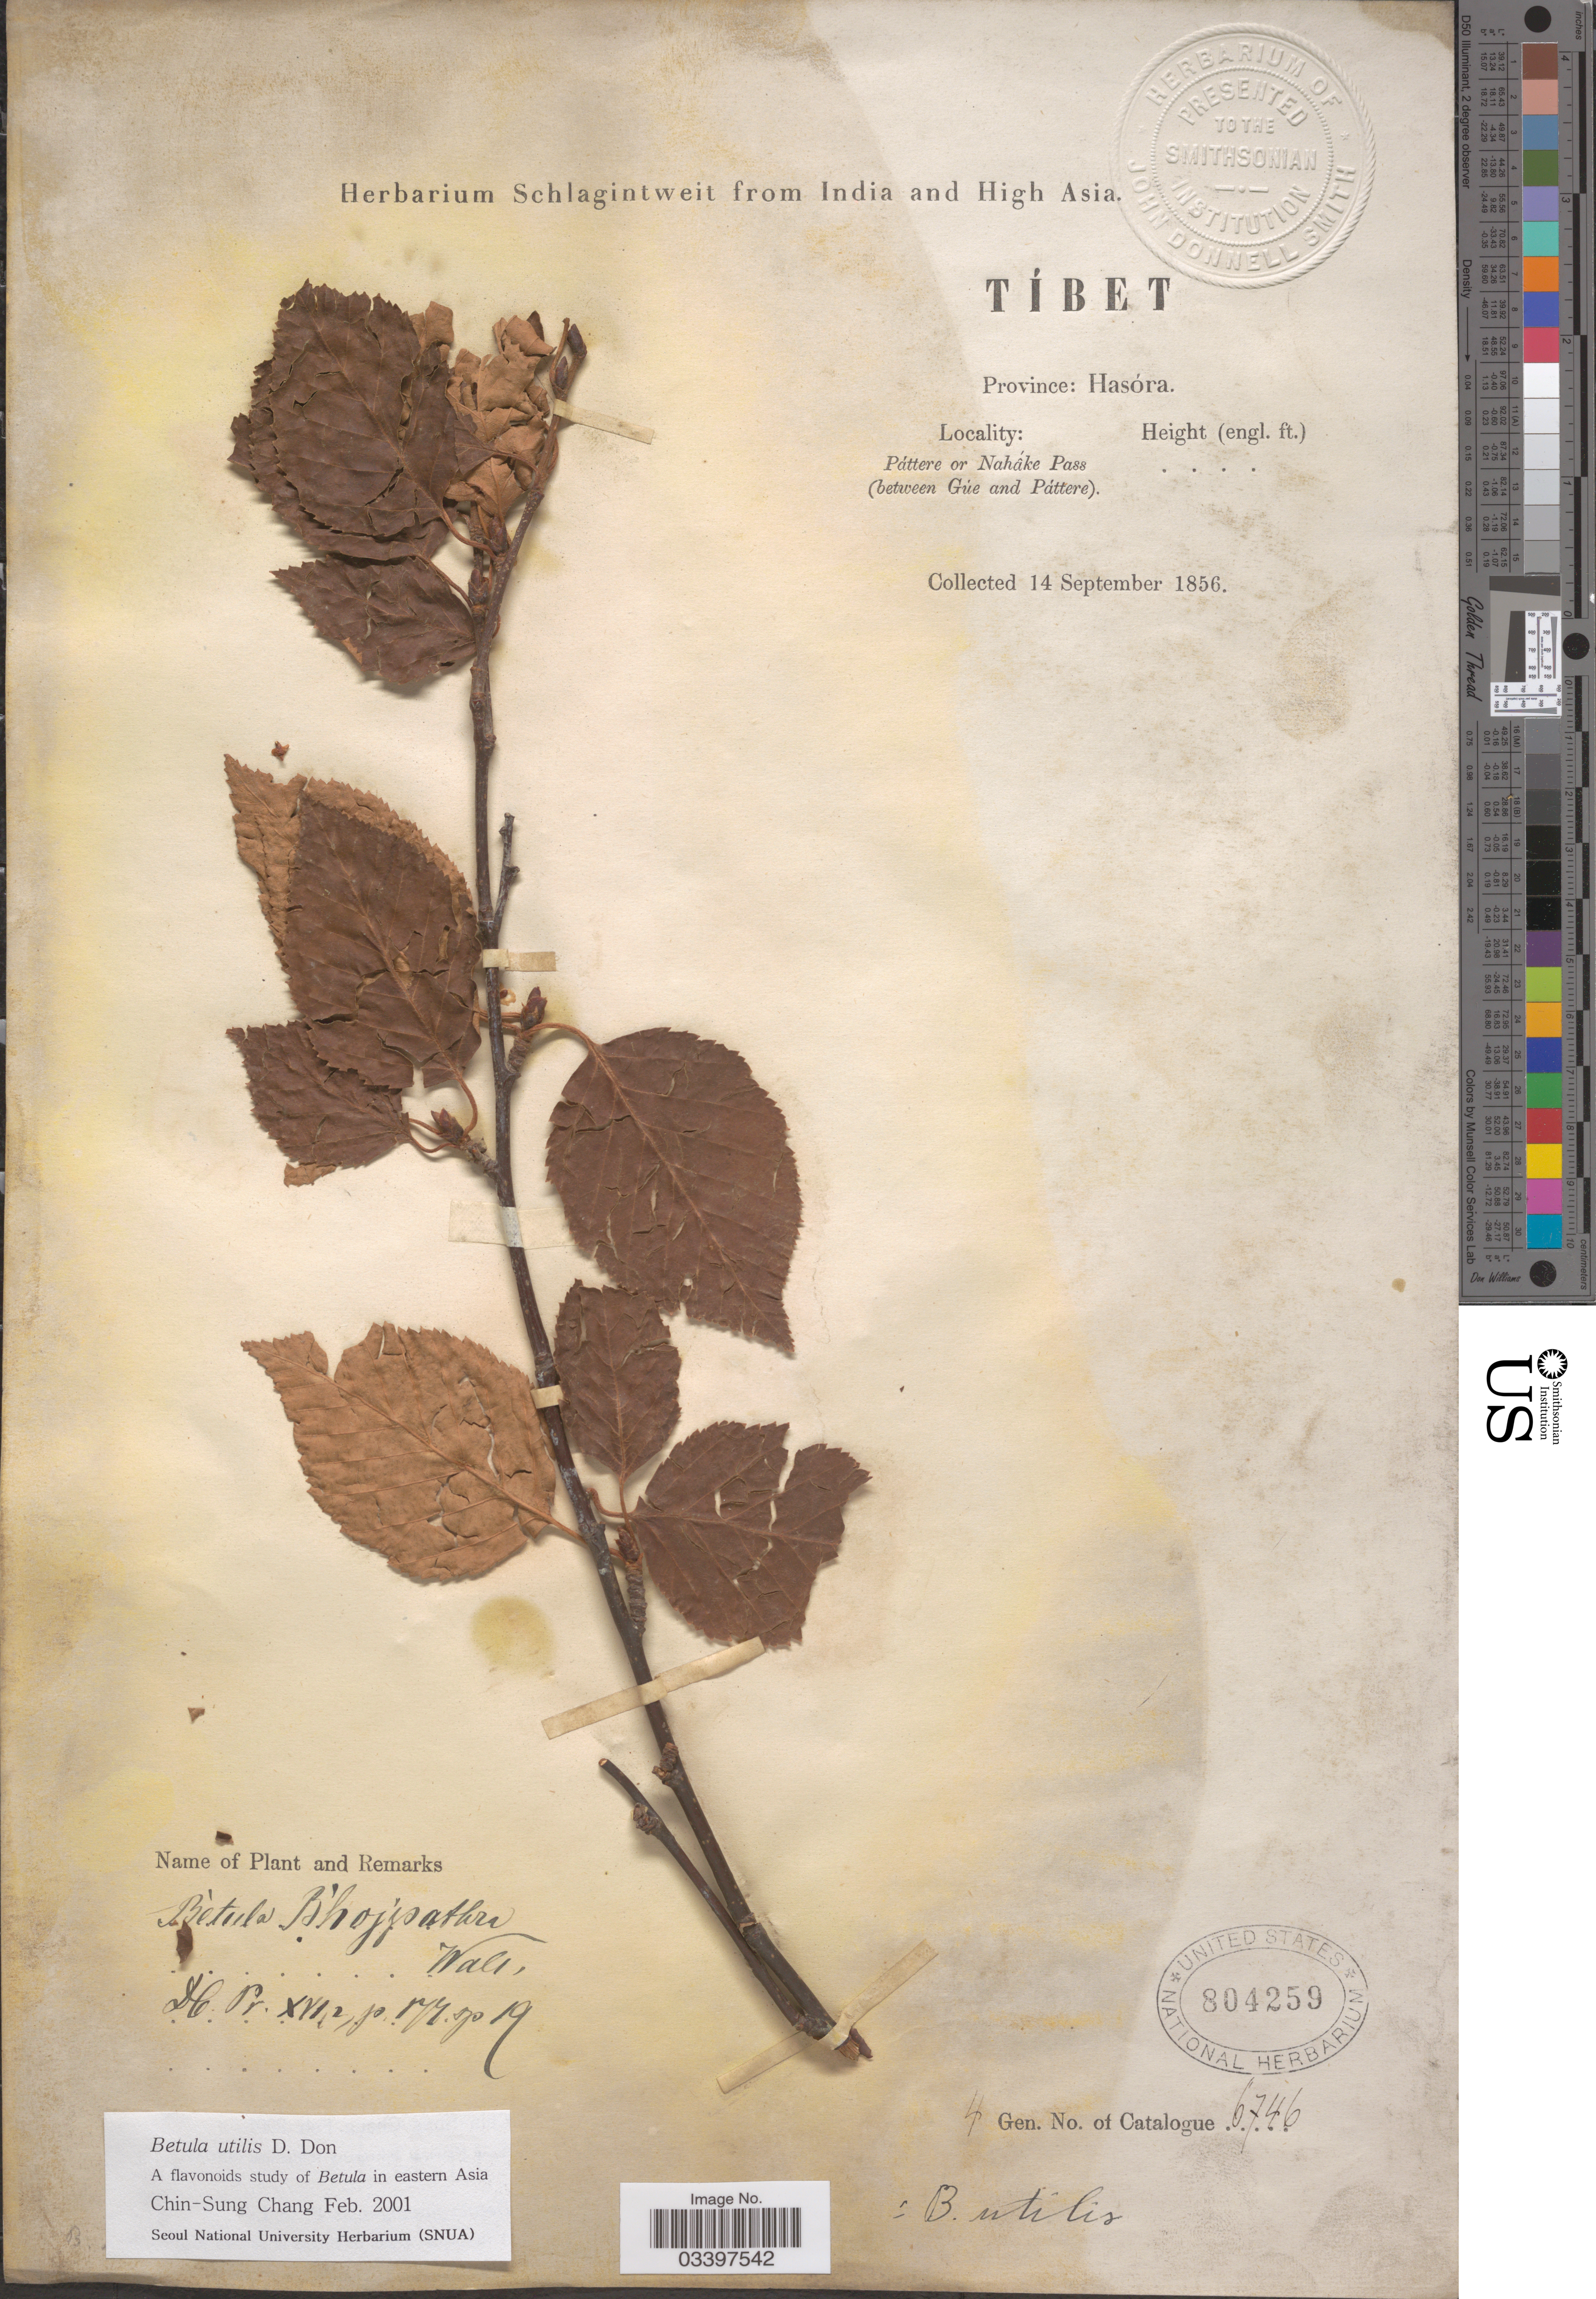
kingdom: Plantae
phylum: Tracheophyta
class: Magnoliopsida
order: Fagales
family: Betulaceae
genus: Betula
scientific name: Betula utilis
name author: D. Don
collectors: ex herb. Schlagintweit from India and High Asia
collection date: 1856-09-14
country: China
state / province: Xizang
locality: Tíbet. Province: Hasóra. Páttere or Nahâke Pass (between Gúe and Páttere).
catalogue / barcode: US 804259